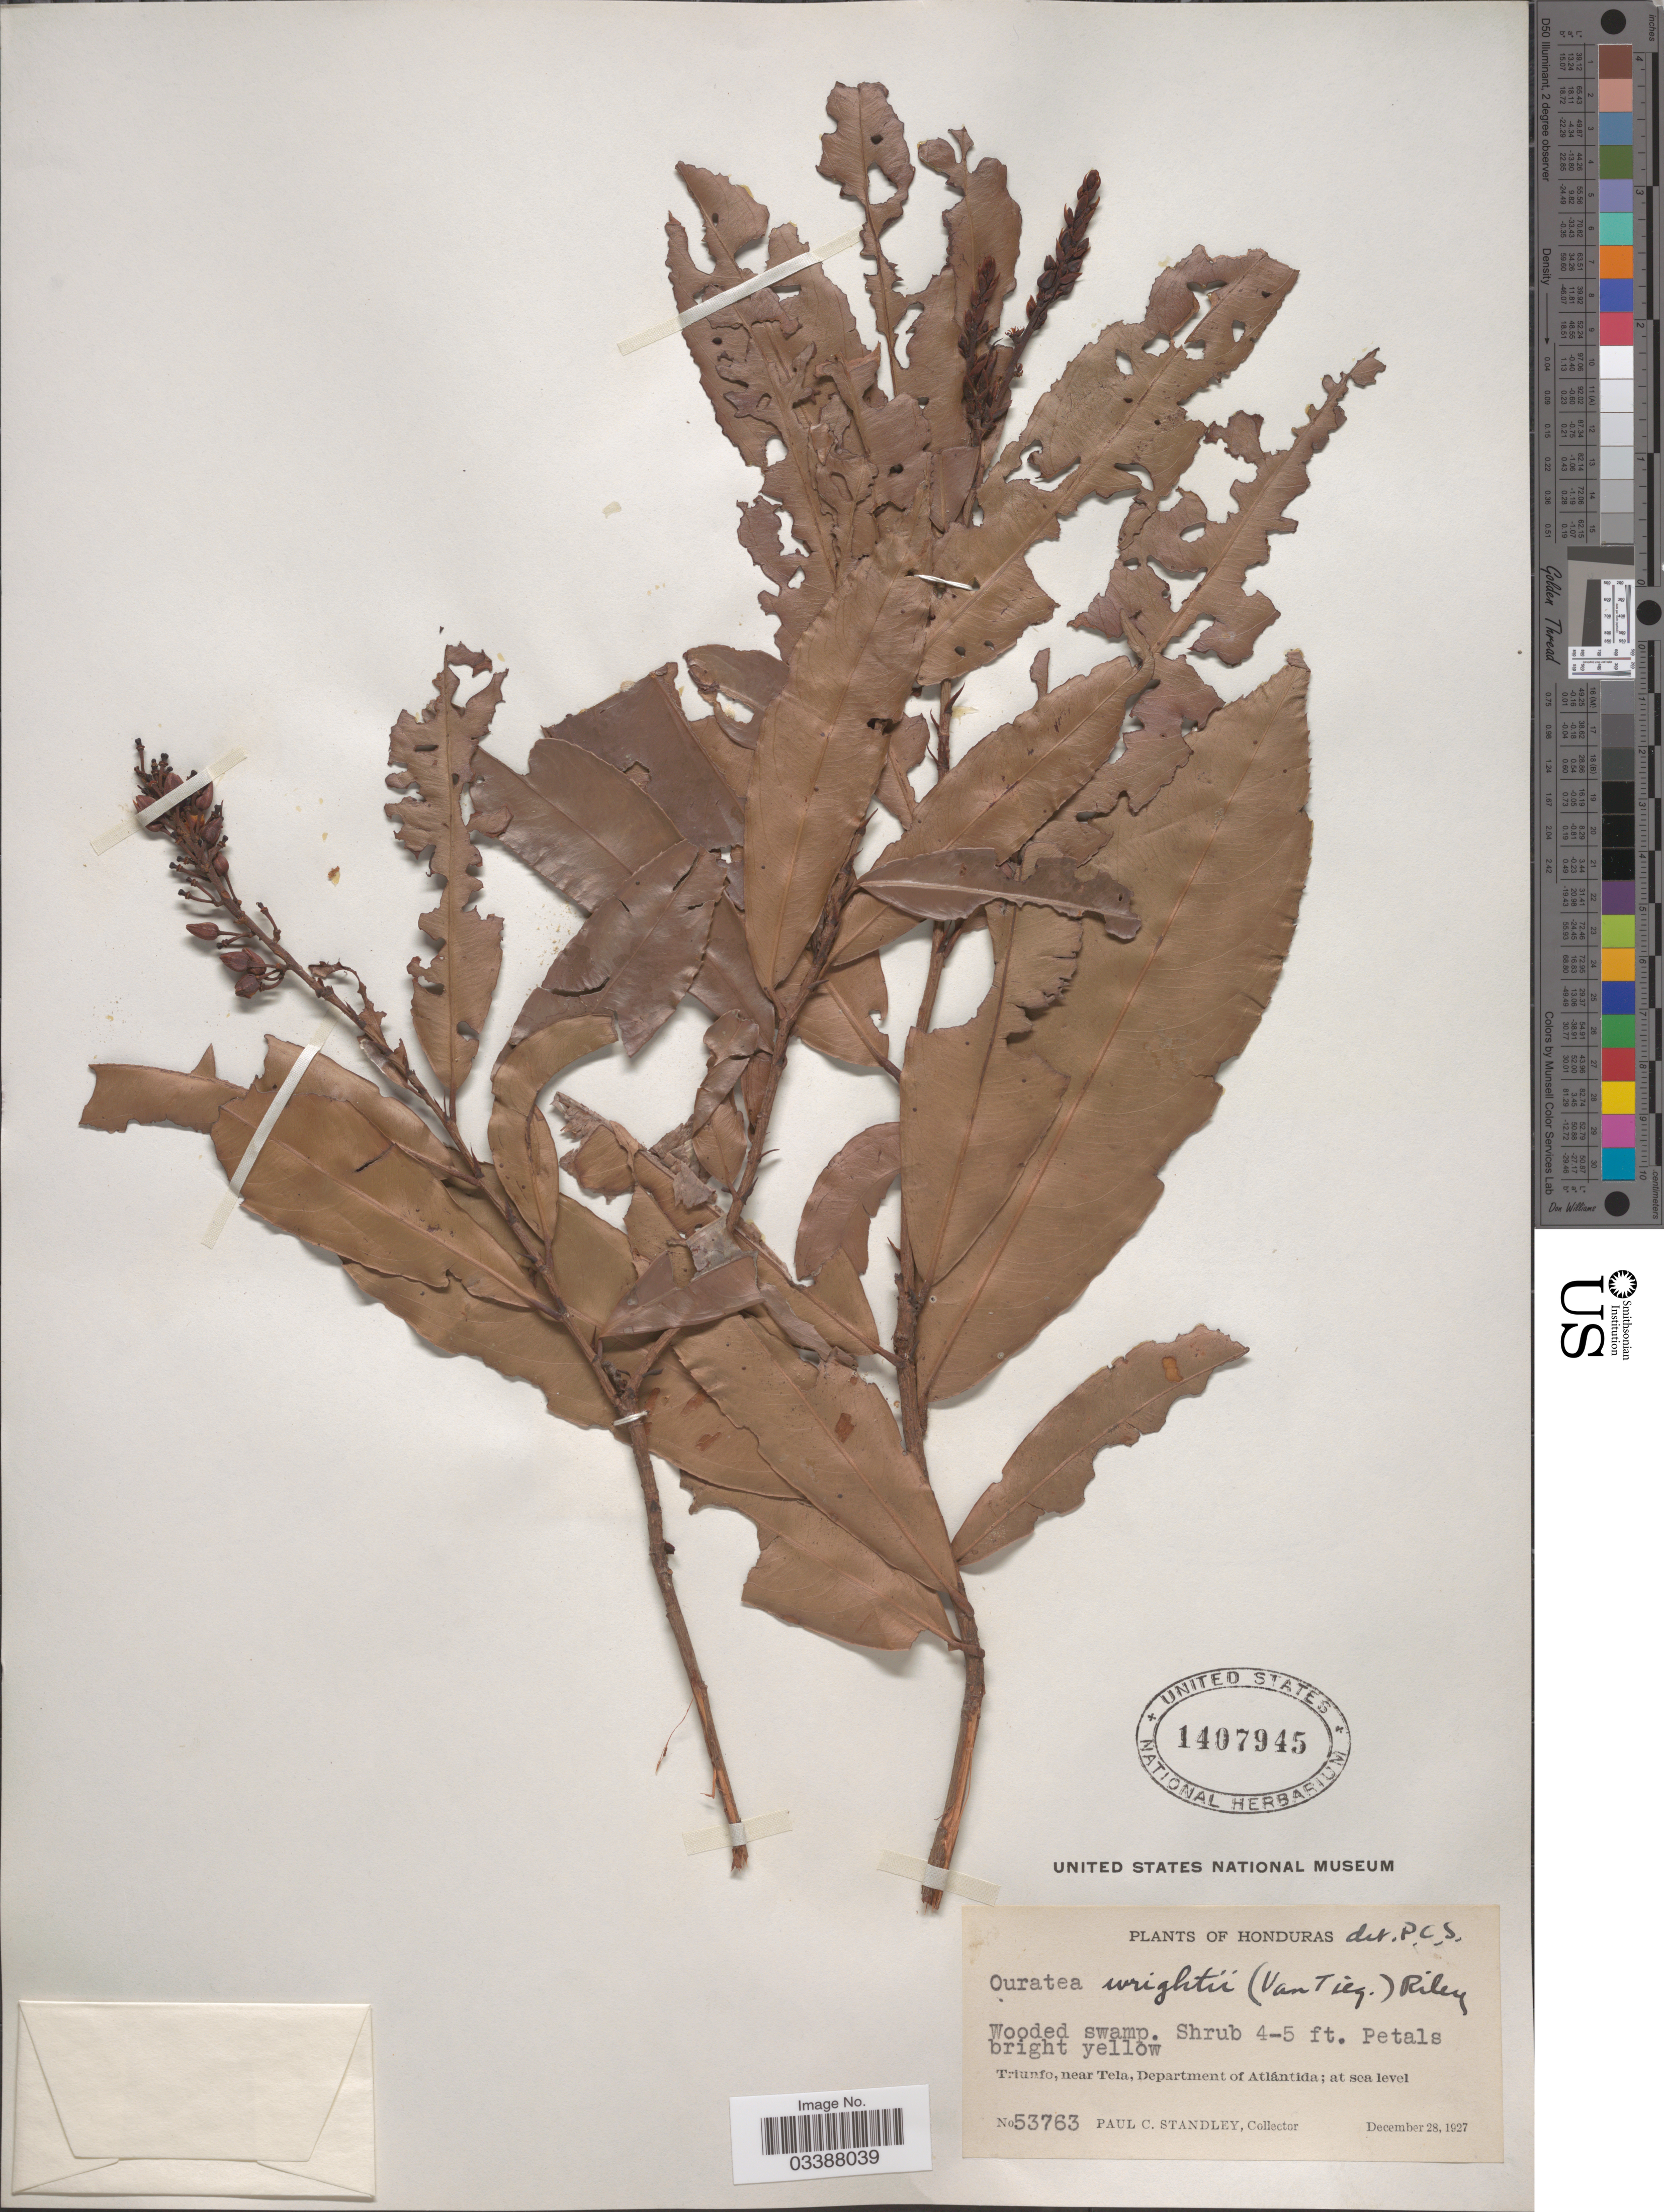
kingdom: Plantae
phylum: Tracheophyta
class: Magnoliopsida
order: Malpighiales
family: Ochnaceae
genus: Ouratea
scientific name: Ouratea lucens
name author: (Kunth) Engl.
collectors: P. C. Standley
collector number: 53763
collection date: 1927-12-28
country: Honduras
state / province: Atlántida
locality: Triunfo, near Tela, Department of Atlántida.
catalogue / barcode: US 1407945